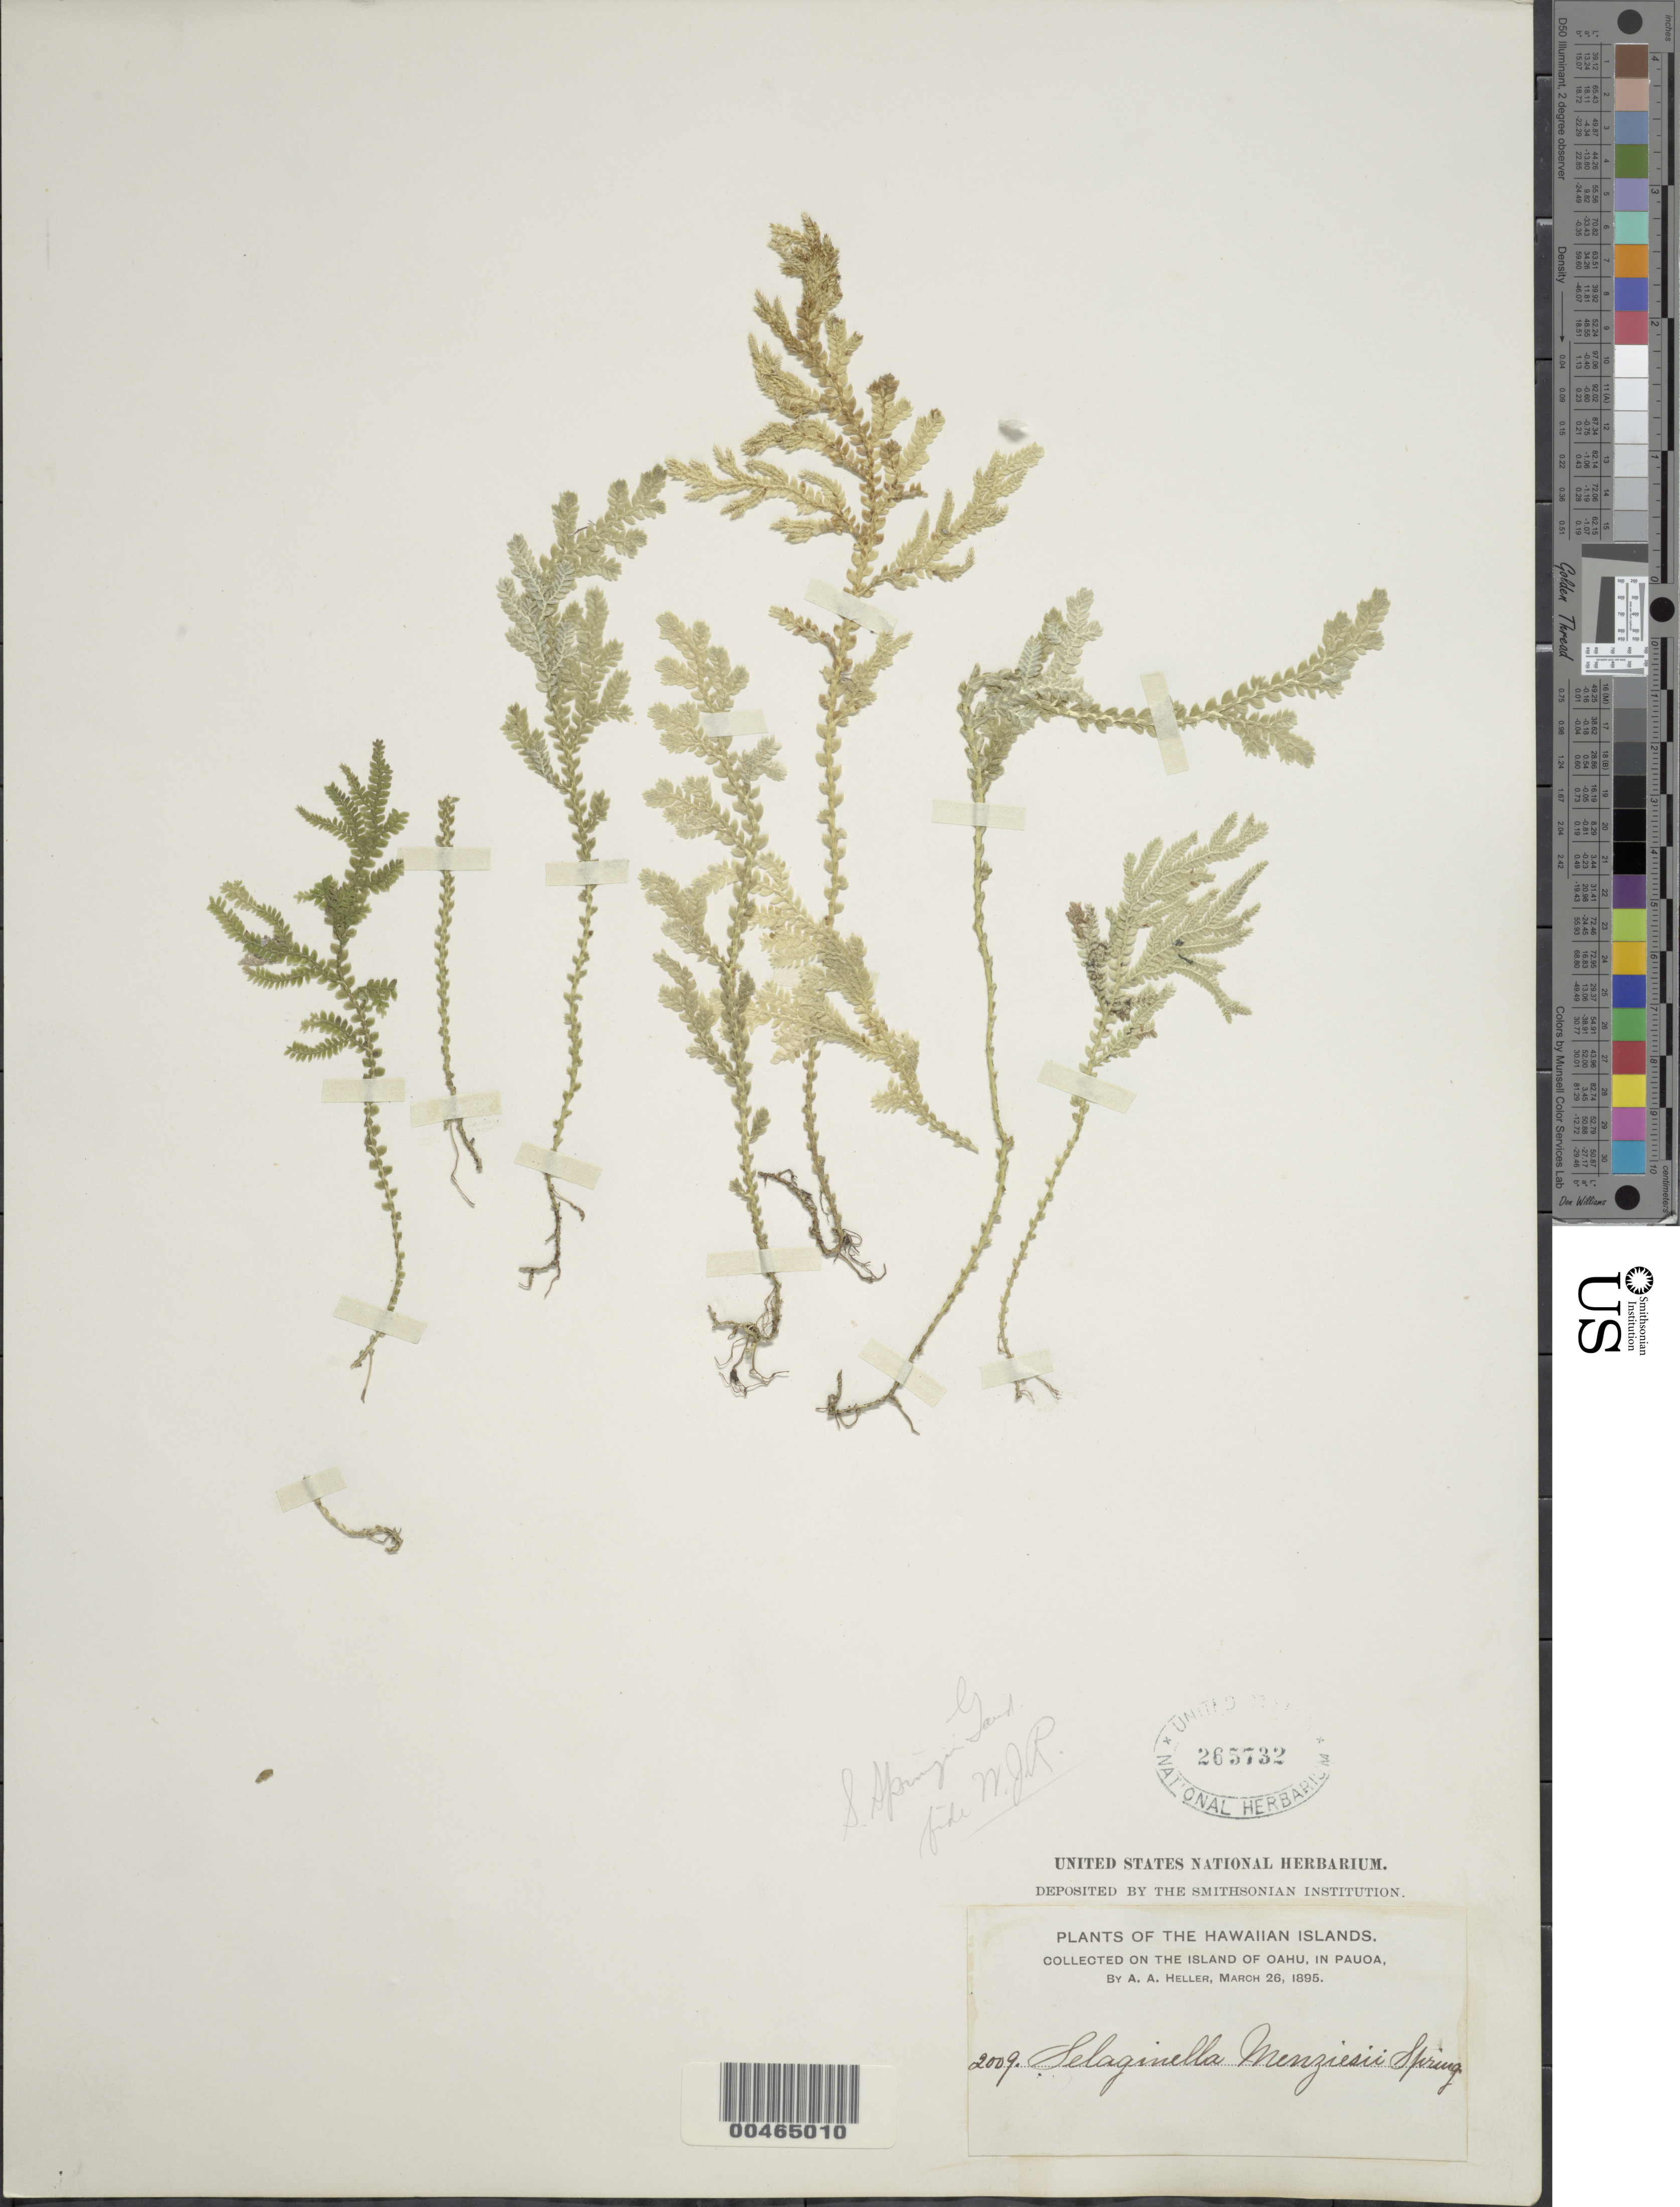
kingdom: Plantae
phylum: Tracheophyta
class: Lycopodiopsida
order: Selaginellales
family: Selaginellaceae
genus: Selaginella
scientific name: Selaginella arbuscula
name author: (Kualf.) Spring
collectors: A. A. Heller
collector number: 2009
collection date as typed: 26 Mar 1895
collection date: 1895-03-26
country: United States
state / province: Hawaii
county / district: Honolulu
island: Oahu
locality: In Pauoa, Oahu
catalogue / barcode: US 265732